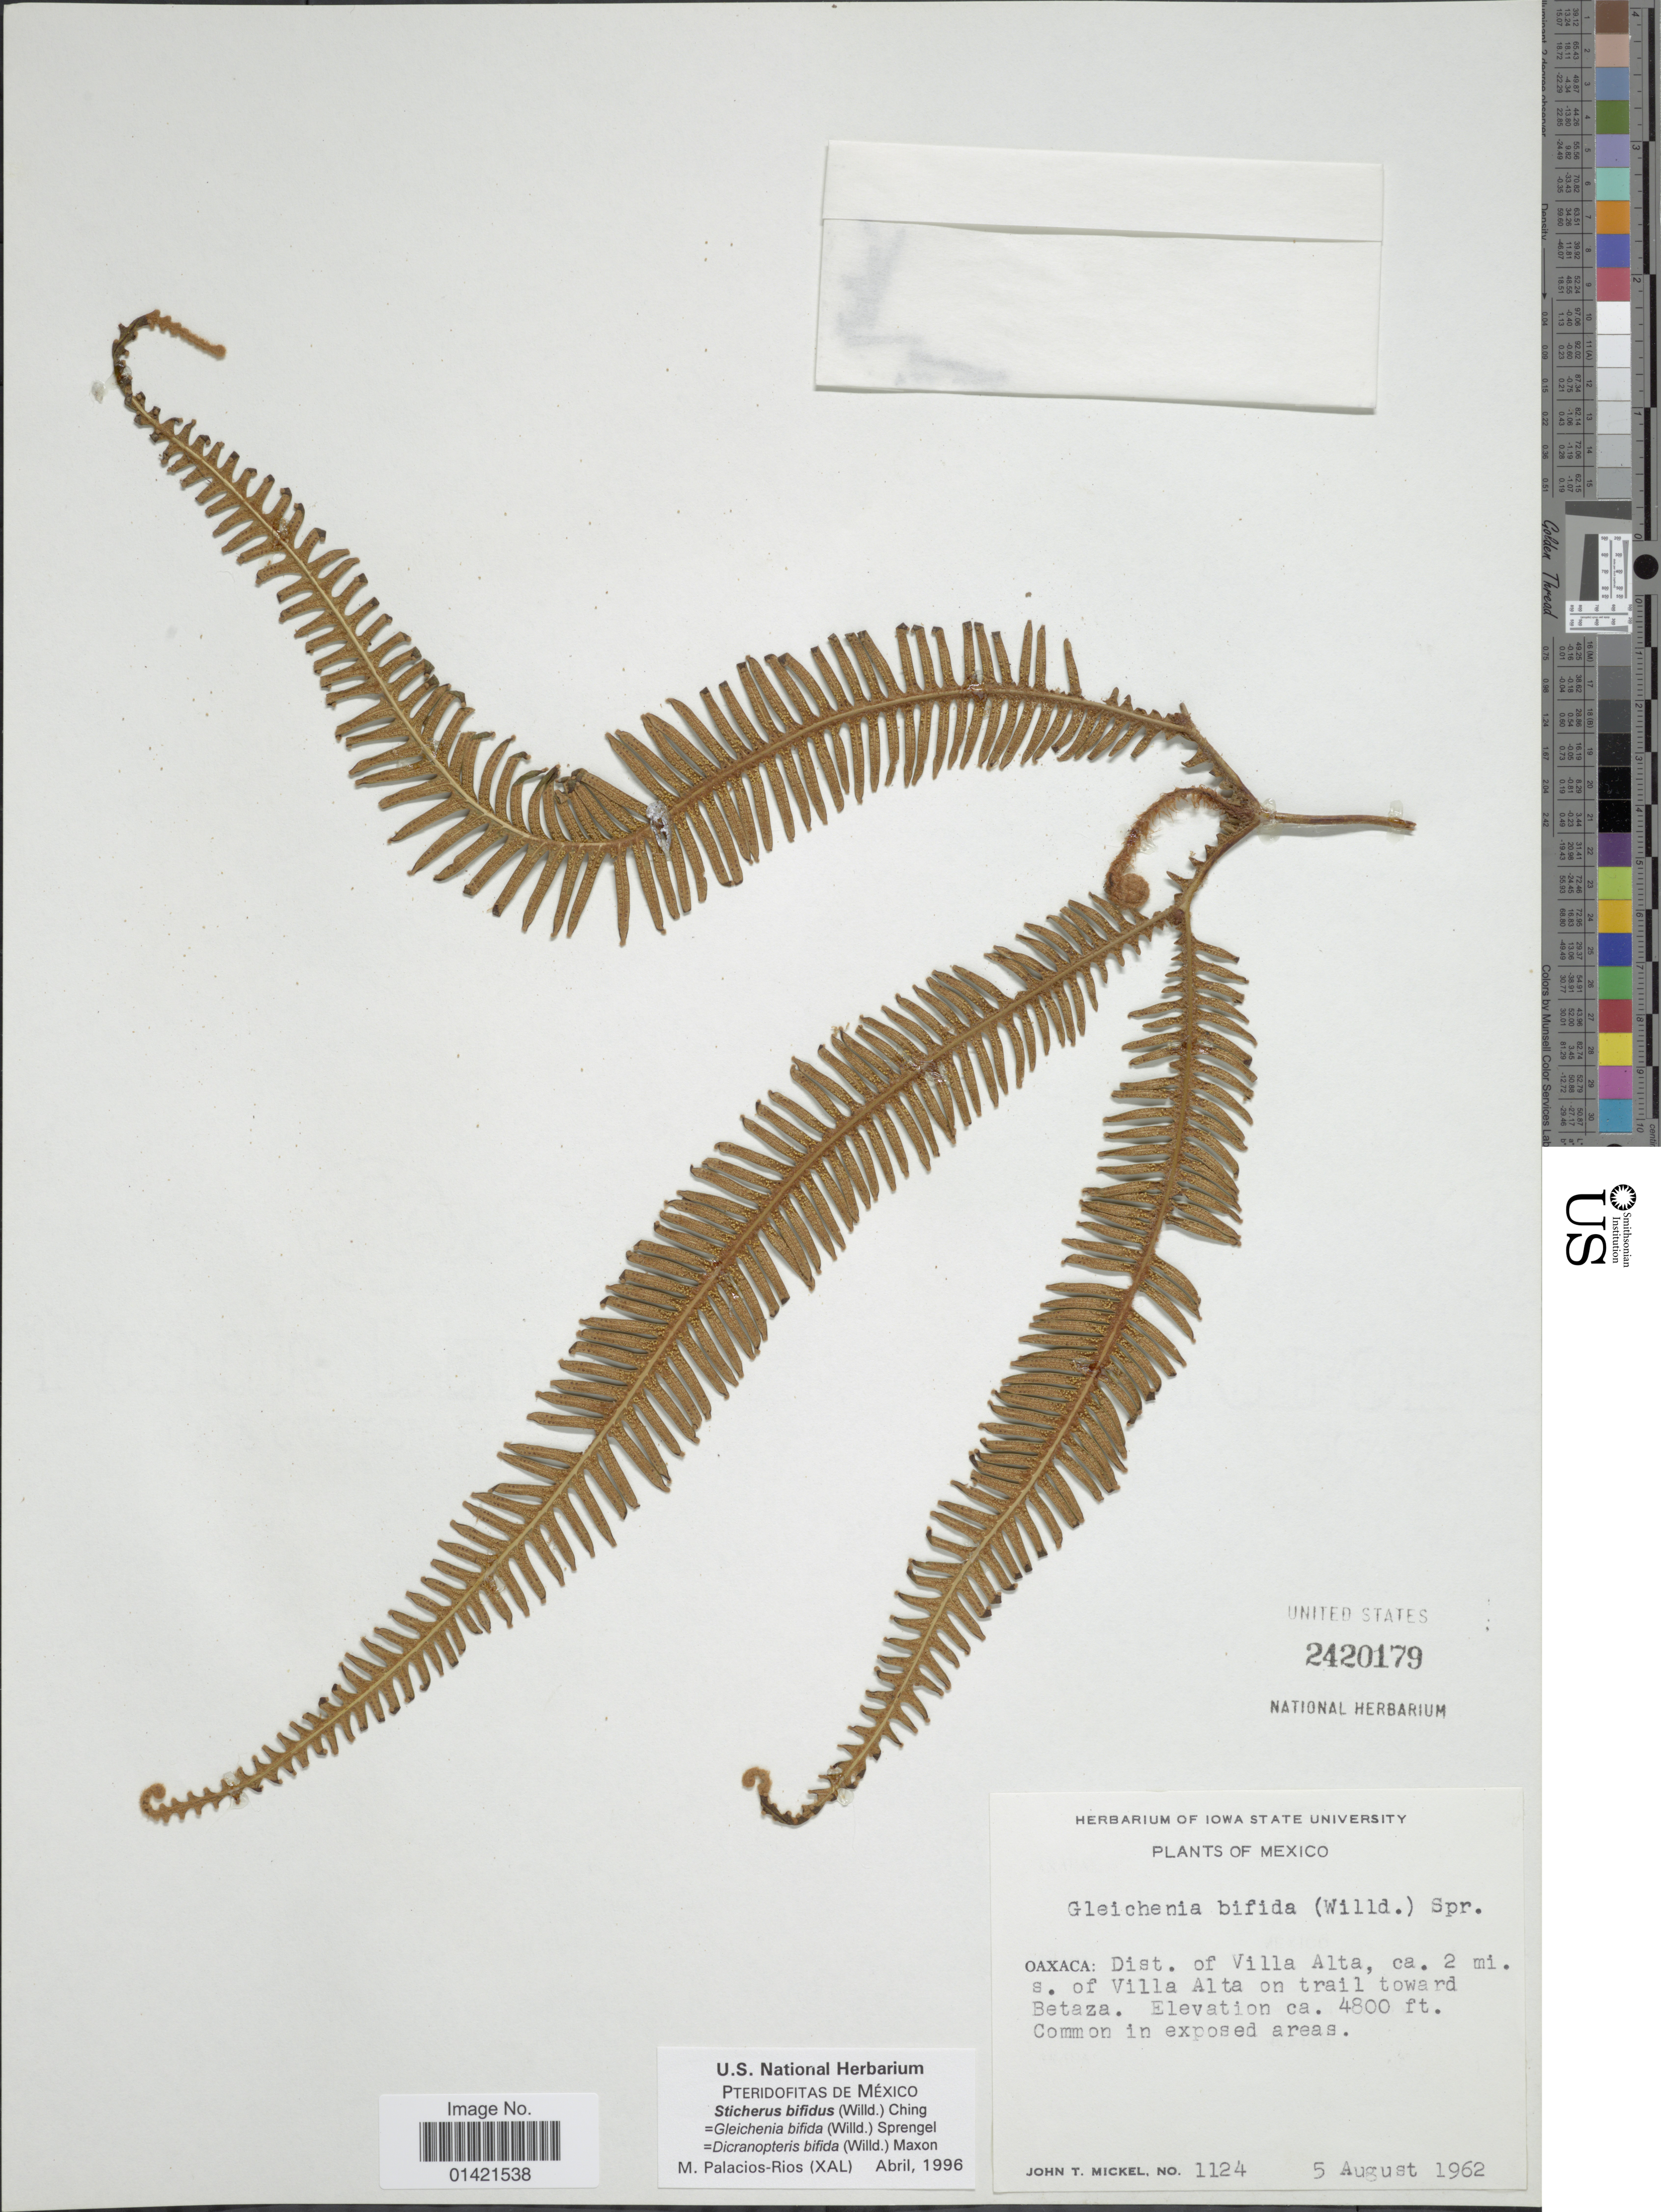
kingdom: Plantae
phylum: Tracheophyta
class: Polypodiopsida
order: Gleicheniales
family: Gleicheniaceae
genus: Sticherus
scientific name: Sticherus bifidus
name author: (Willd.) Ching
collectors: J. T. Mickel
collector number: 1124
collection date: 1962-08-05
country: Mexico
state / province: Oaxaca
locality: Dist. of Villa Alta, ca. 2 mi. S. of Villa Alta on trail toward Betaza.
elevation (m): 1463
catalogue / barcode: US 2420179